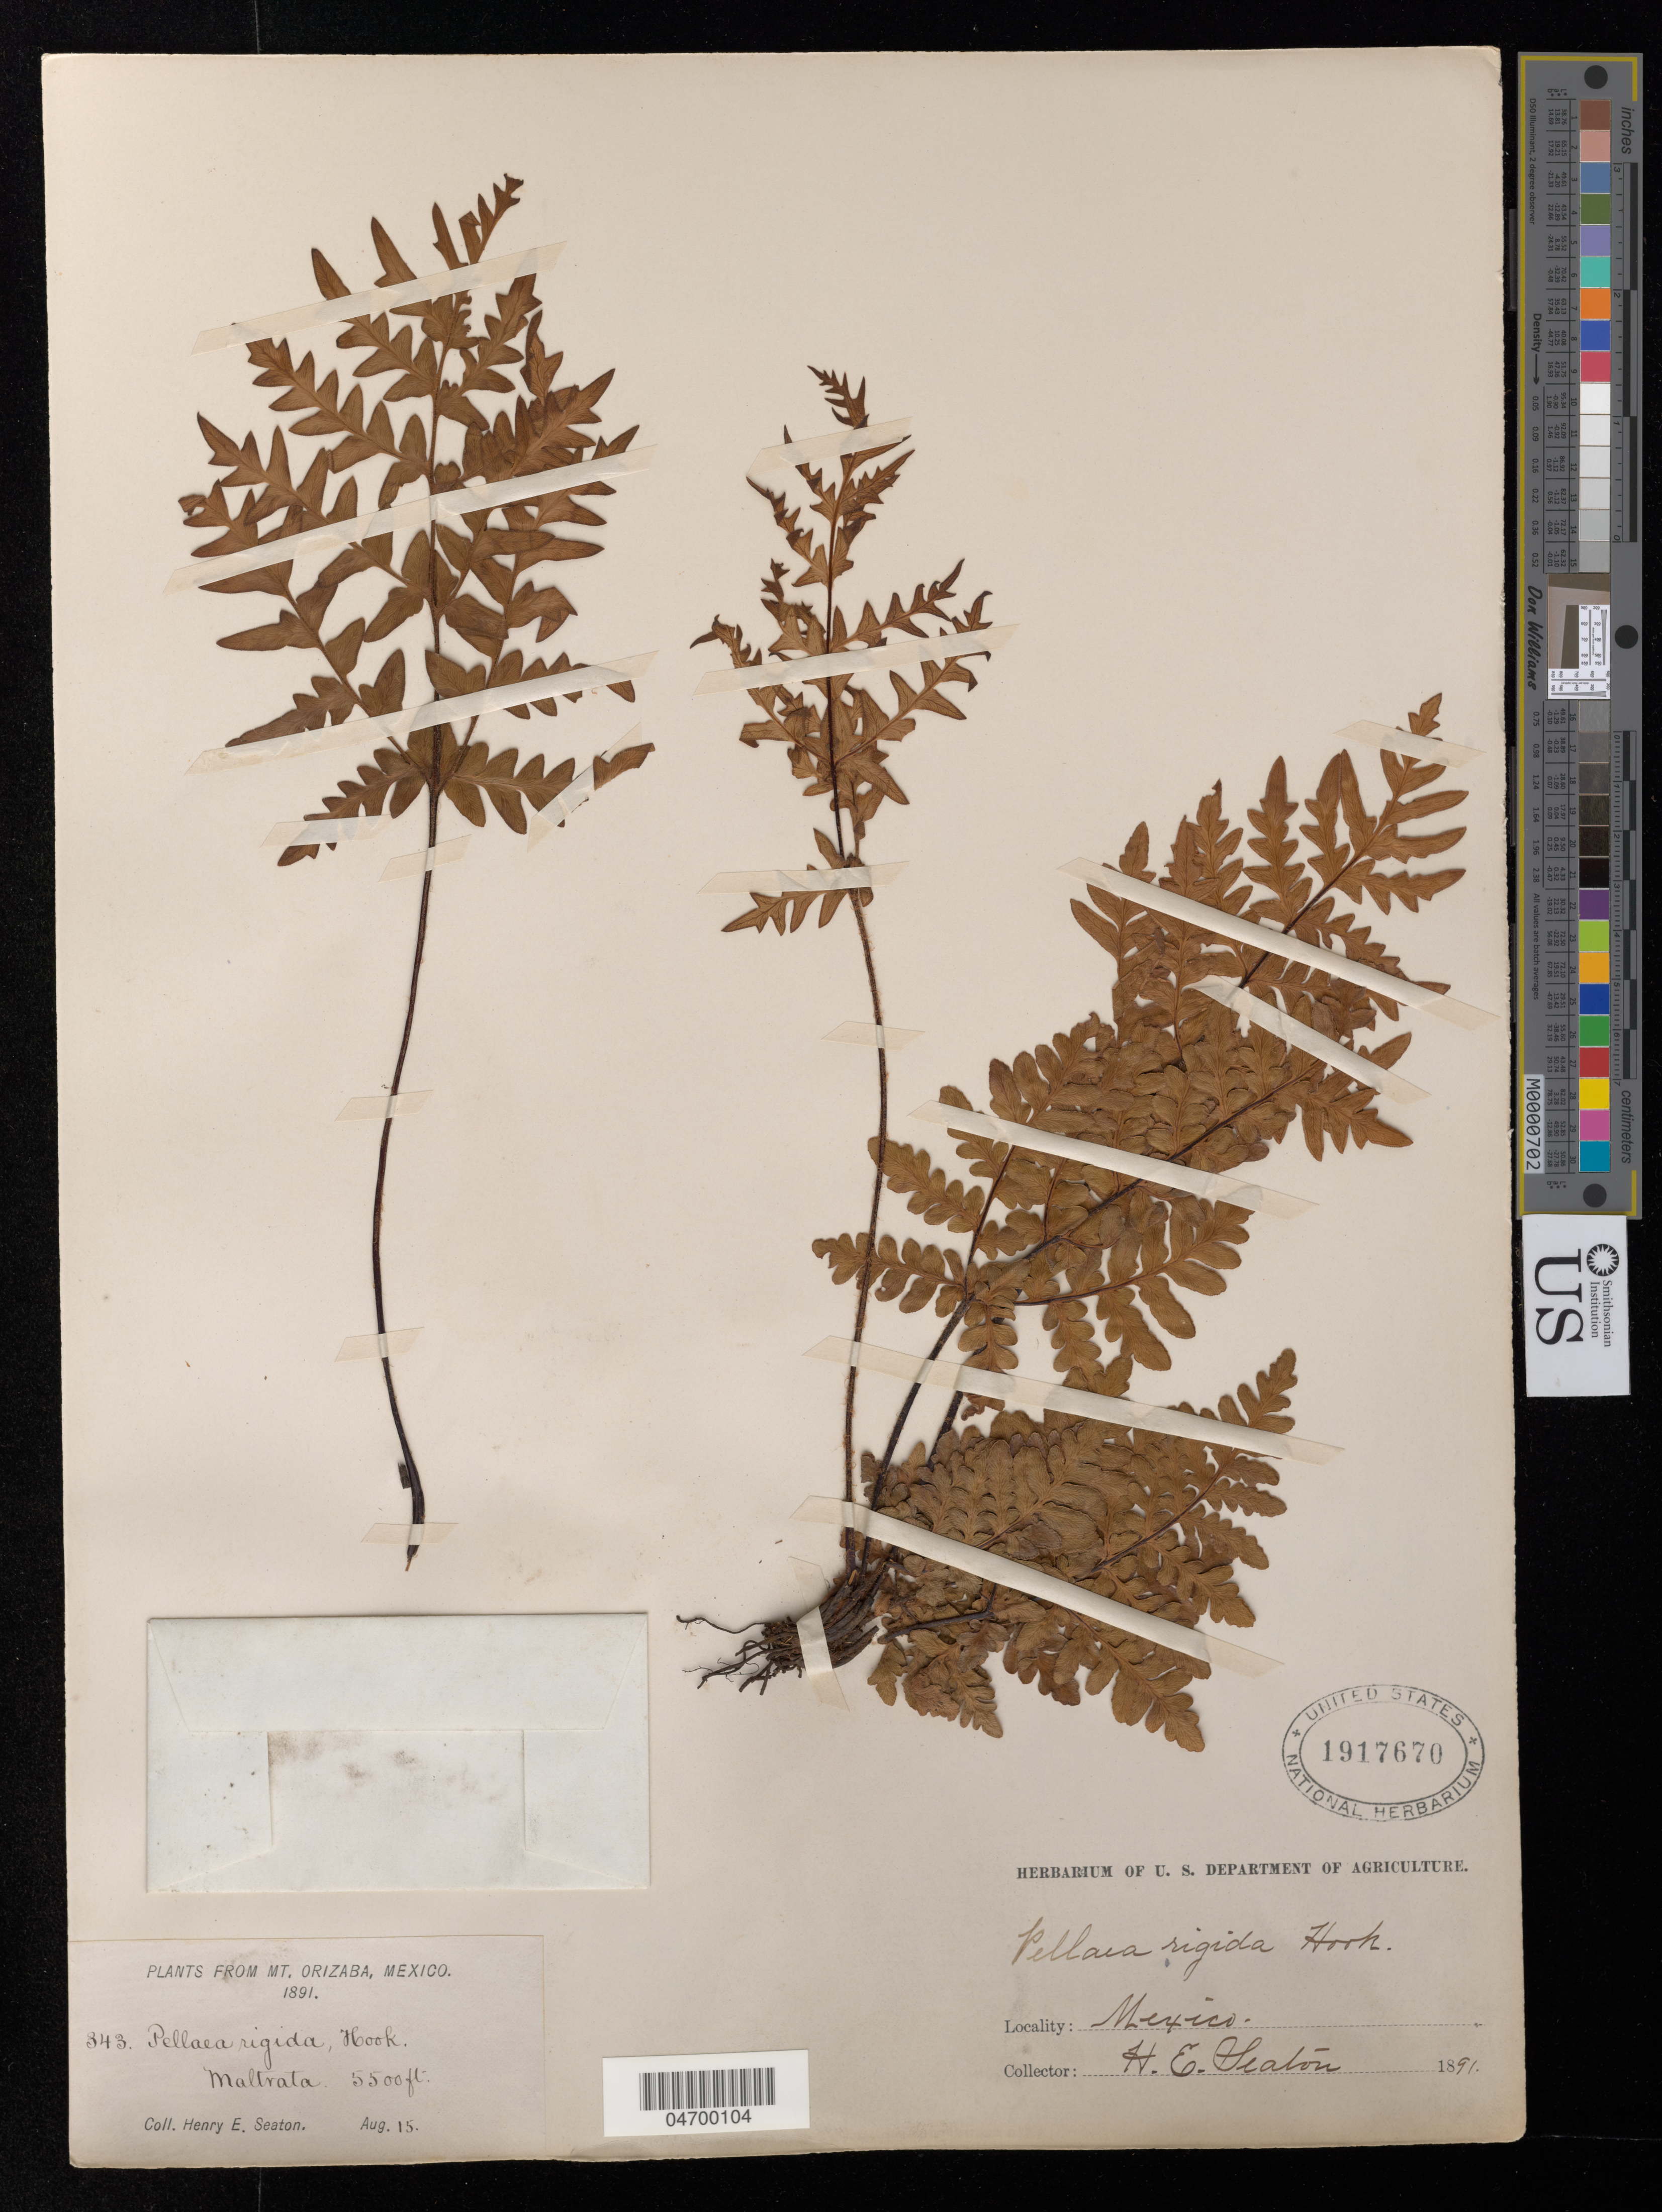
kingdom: Plantae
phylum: Tracheophyta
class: Polypodiopsida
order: Polypodiales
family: Pteridaceae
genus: Pellaea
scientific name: Pellaea rigida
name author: (Sw.) Hook. f.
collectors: H. E. Seaton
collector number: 343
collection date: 1891-08-15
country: Mexico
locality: Mt. Orizaba. Maltrata.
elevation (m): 1676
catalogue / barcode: US 1917670